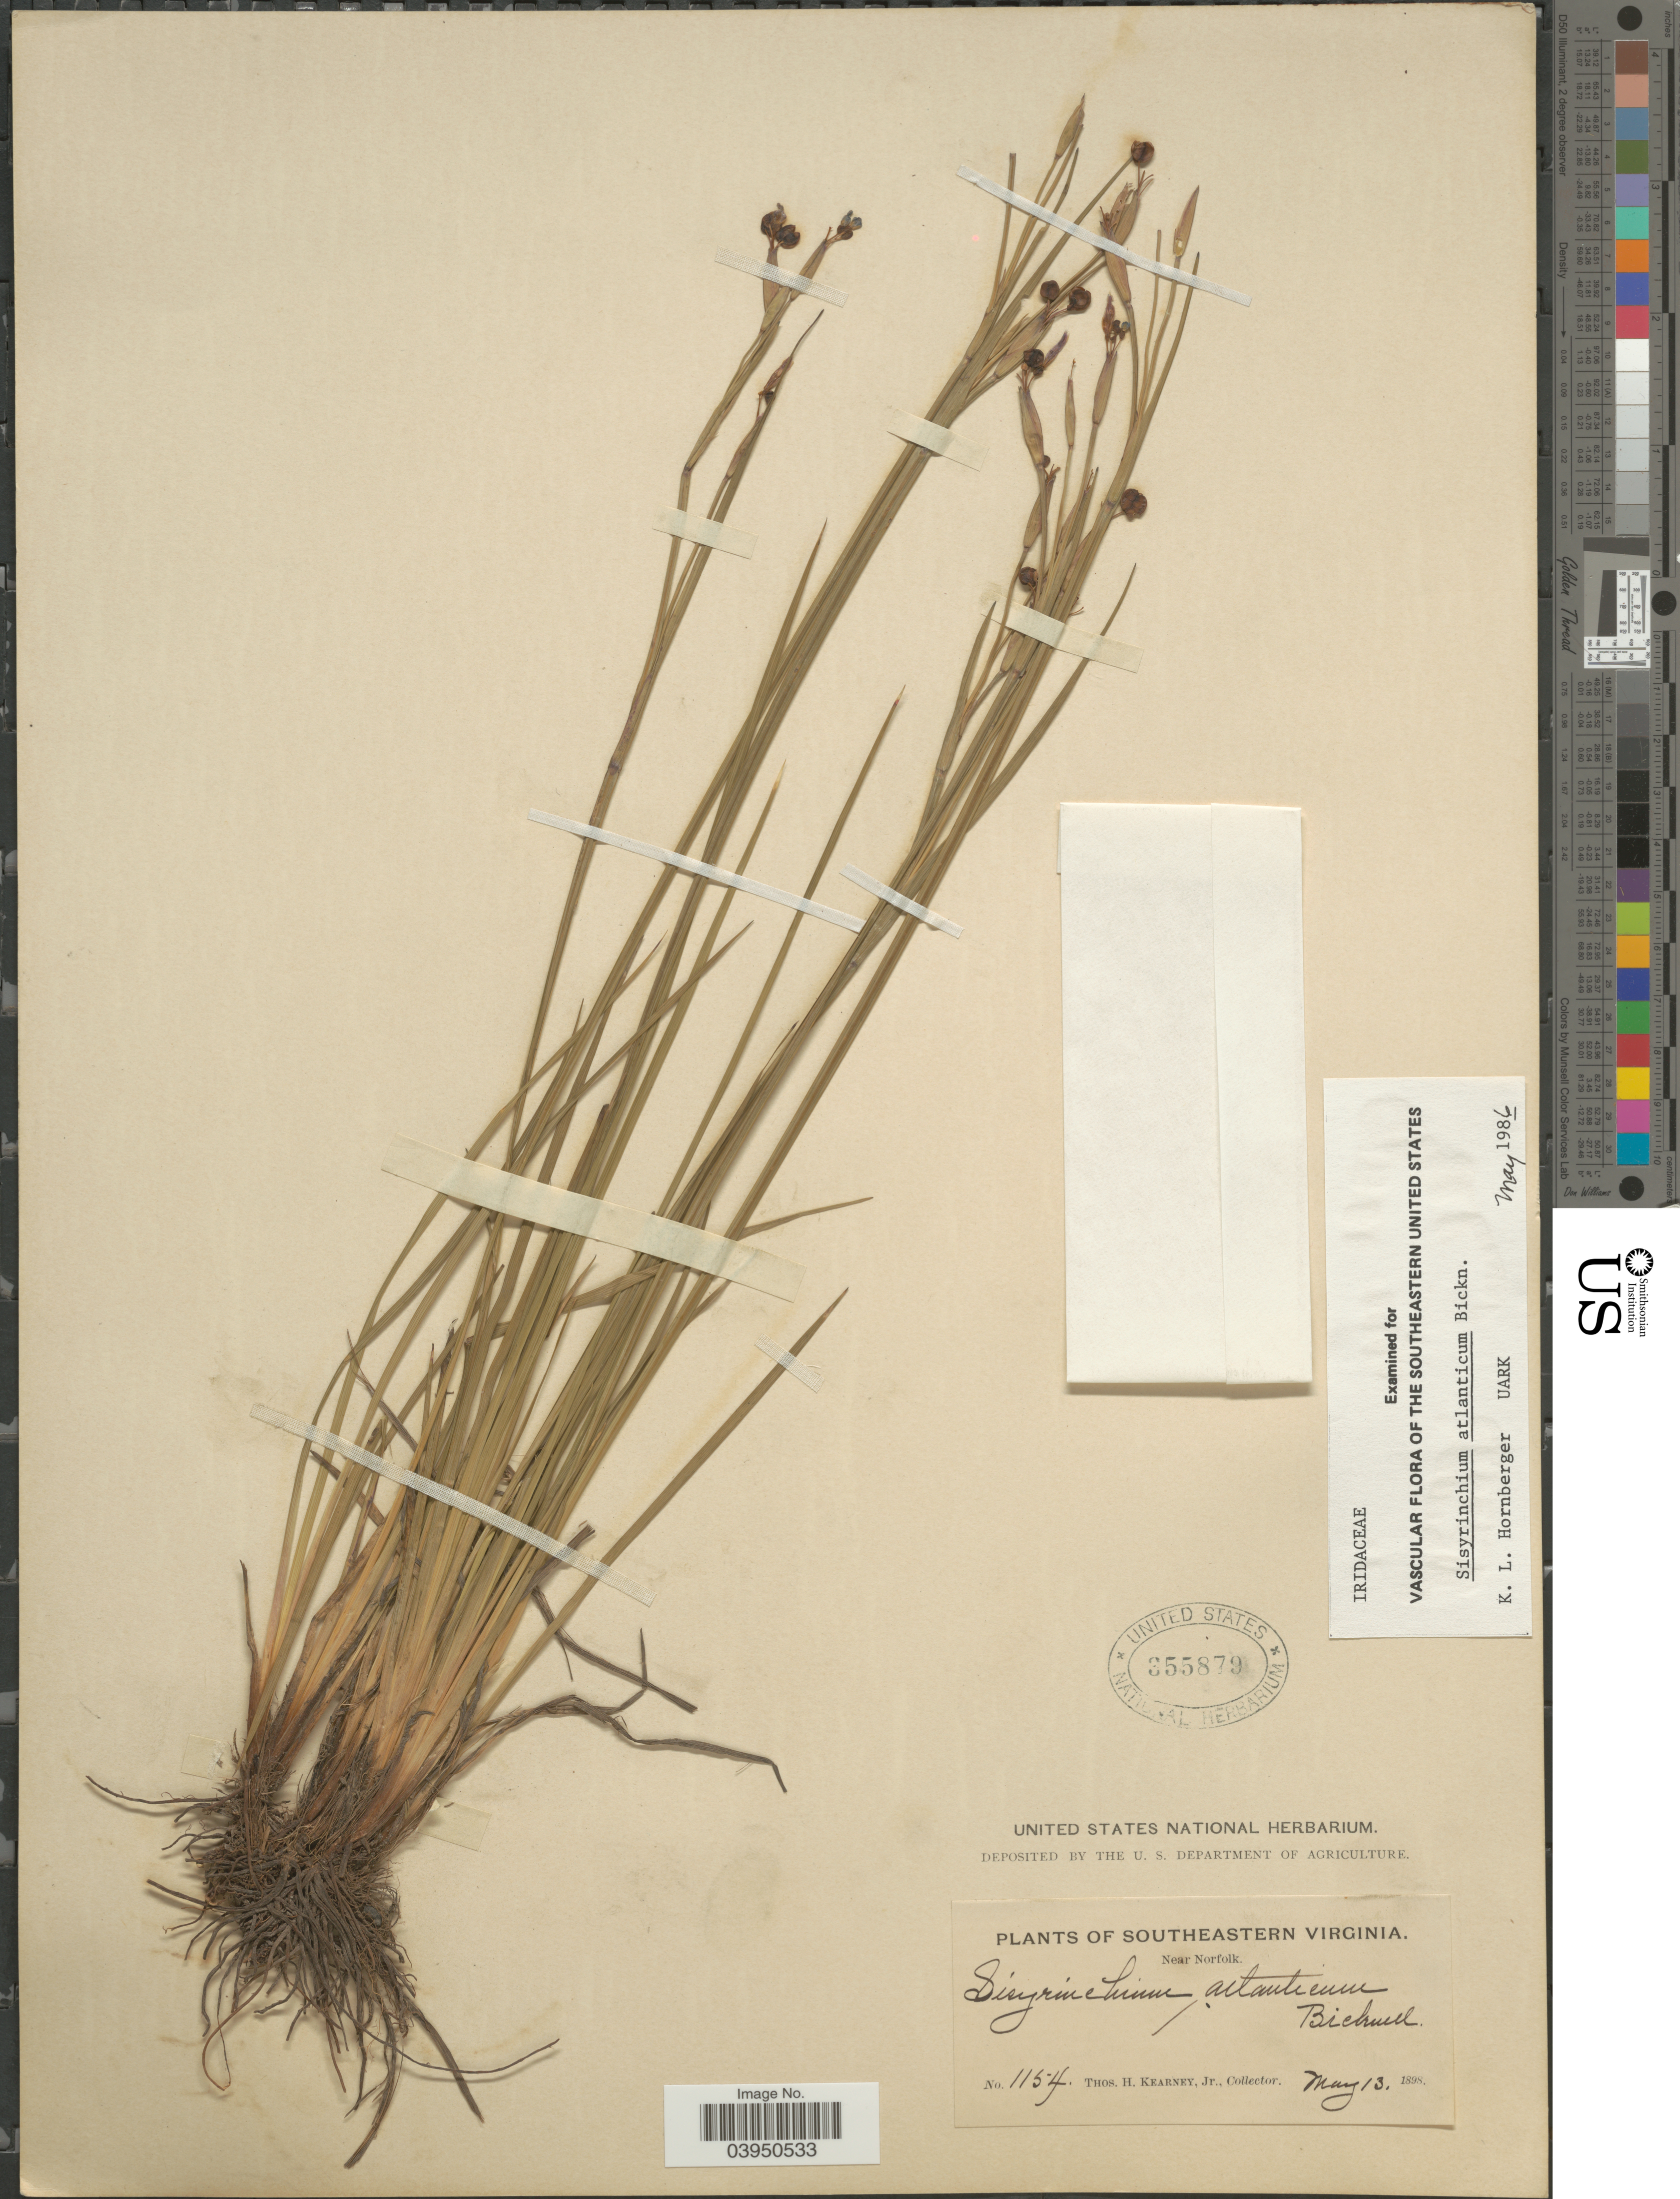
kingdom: Plantae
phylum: Tracheophyta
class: Liliopsida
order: Asparagales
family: Iridaceae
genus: Sisyrinchium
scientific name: Sisyrinchium atlanticum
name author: E.P. Bicknell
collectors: T. H. Kearney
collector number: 1154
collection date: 1898-05-13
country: United States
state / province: Virginia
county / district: City of Norfolk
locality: Southeastern Virginia. Near Norfolk.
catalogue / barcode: US 355879